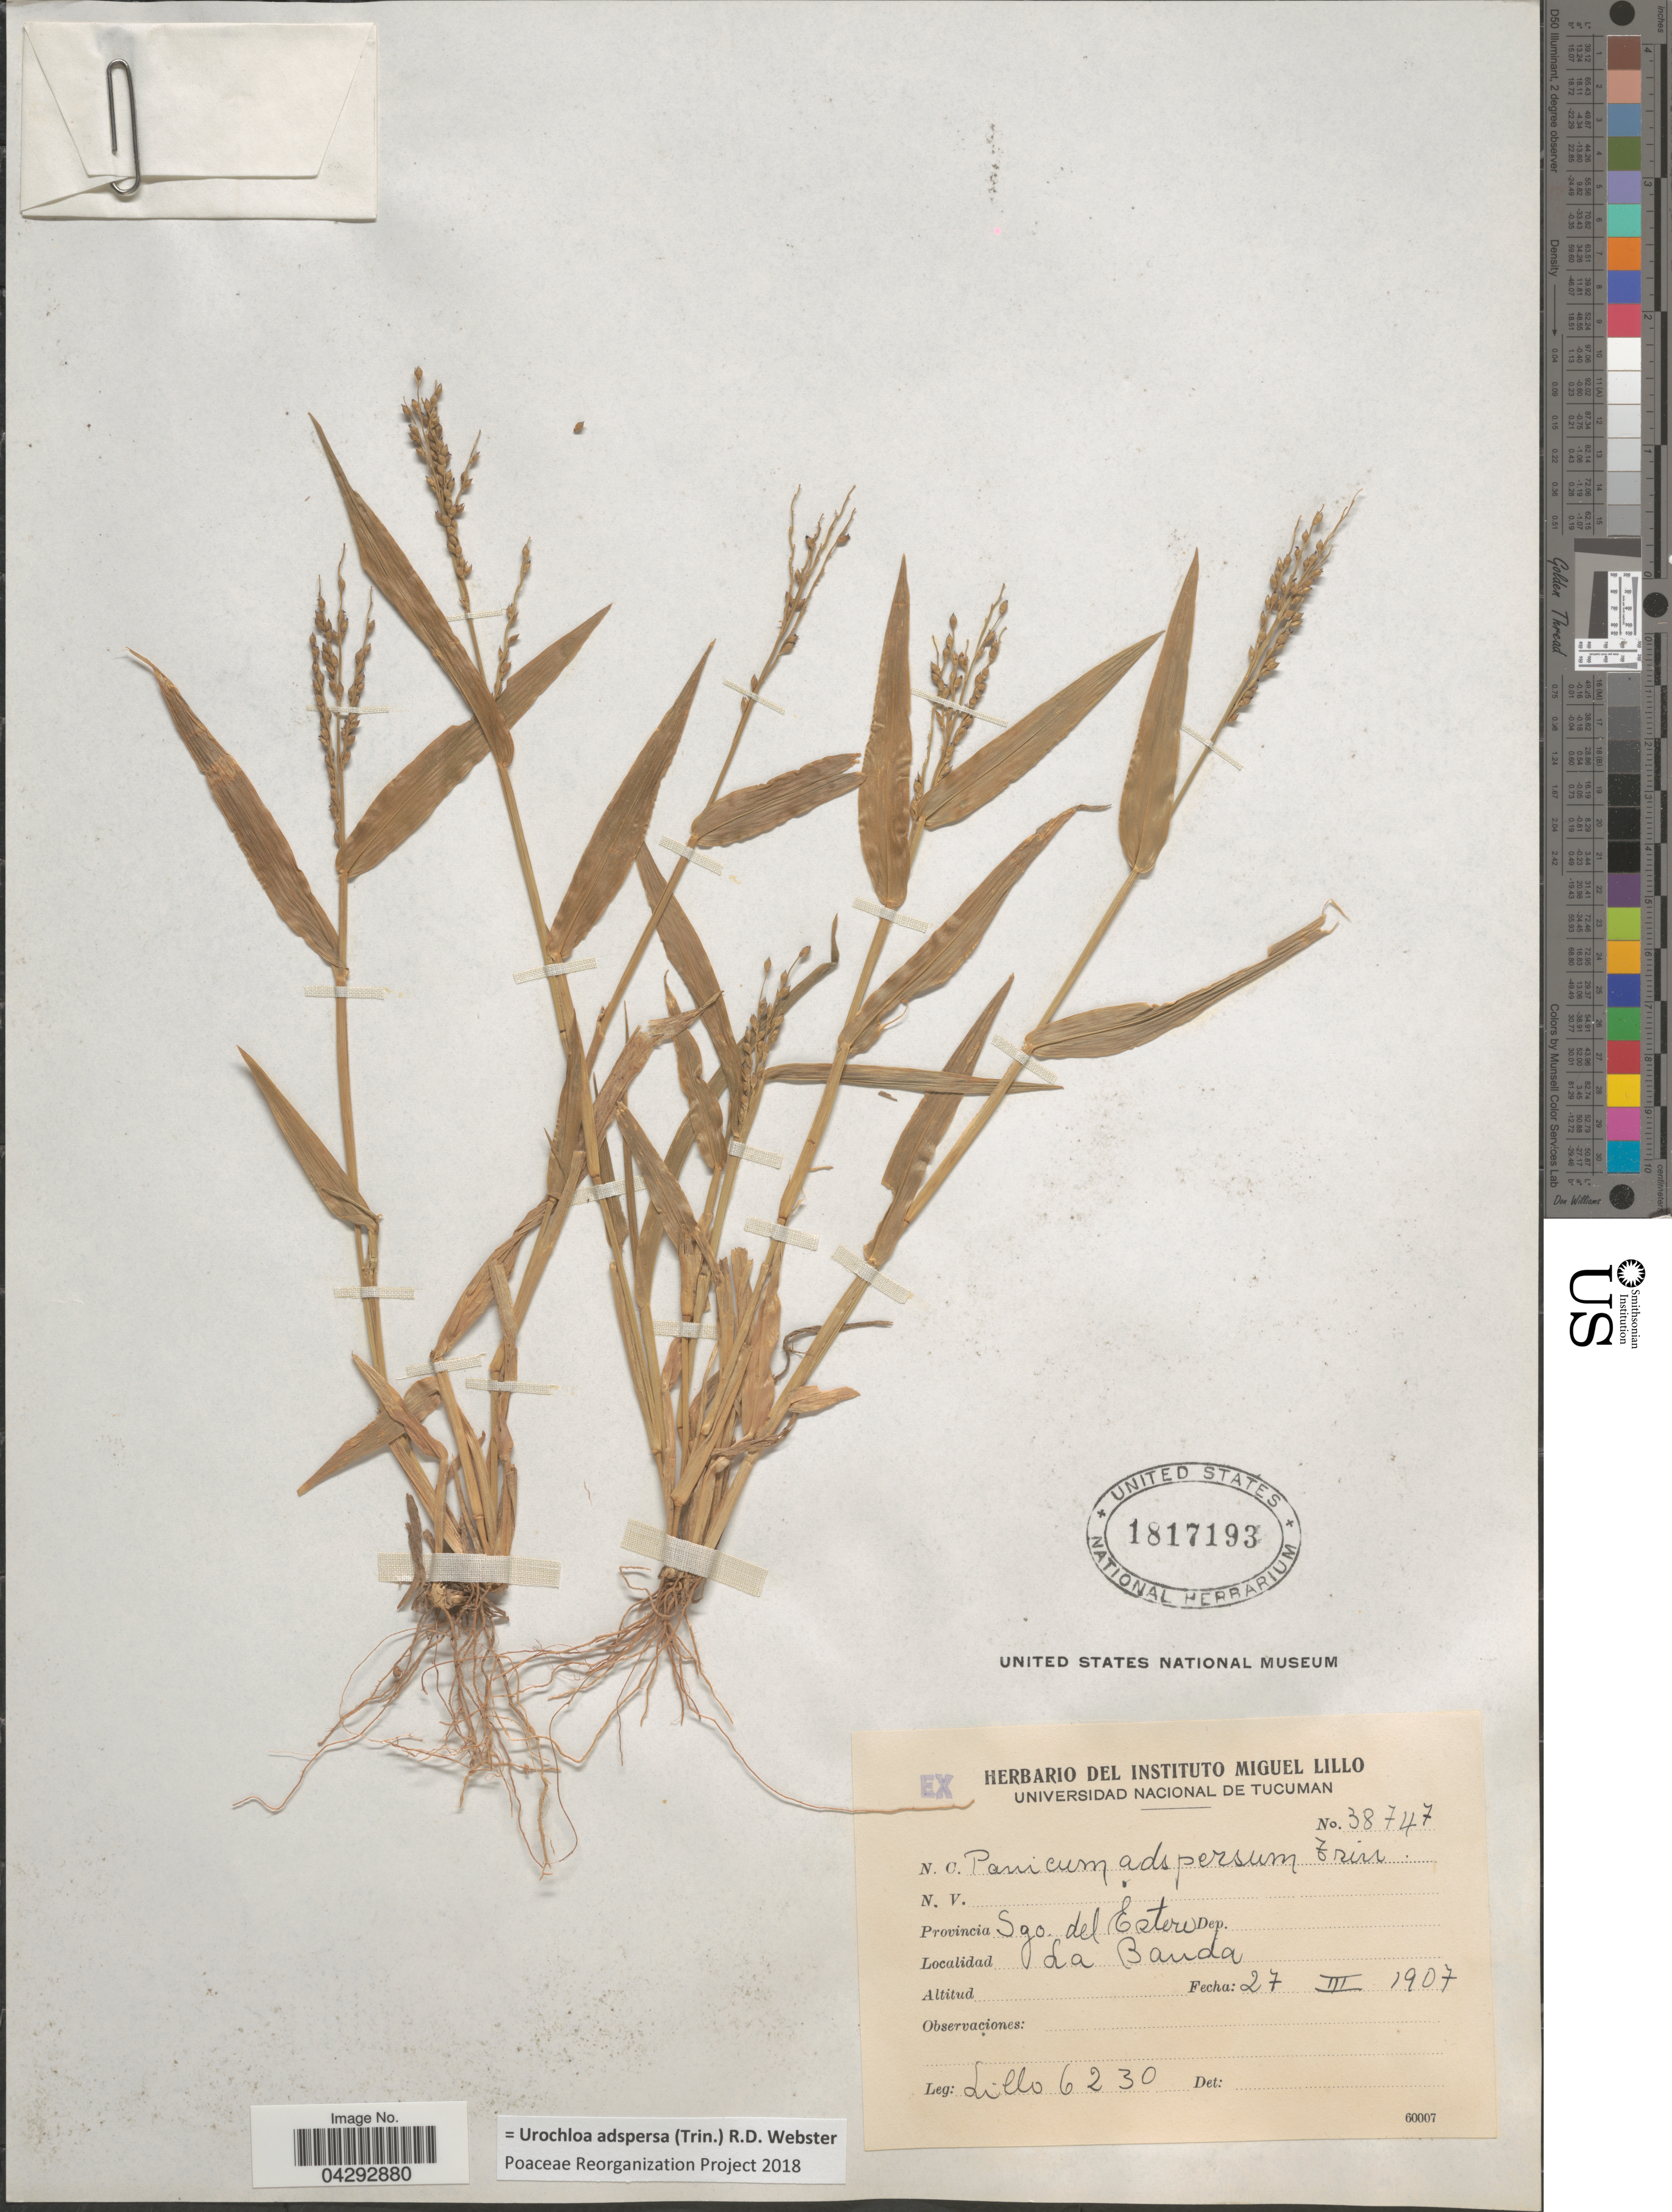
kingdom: Plantae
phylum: Tracheophyta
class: Liliopsida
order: Poales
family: Poaceae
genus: Urochloa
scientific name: Urochloa adspersa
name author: (Trin.) R.D. Webster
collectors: M. Lillo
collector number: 6230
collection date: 1907-03-27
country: Argentina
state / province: Santiago del Estero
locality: Sgo. del Estero. La Banda.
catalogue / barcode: US 1817193